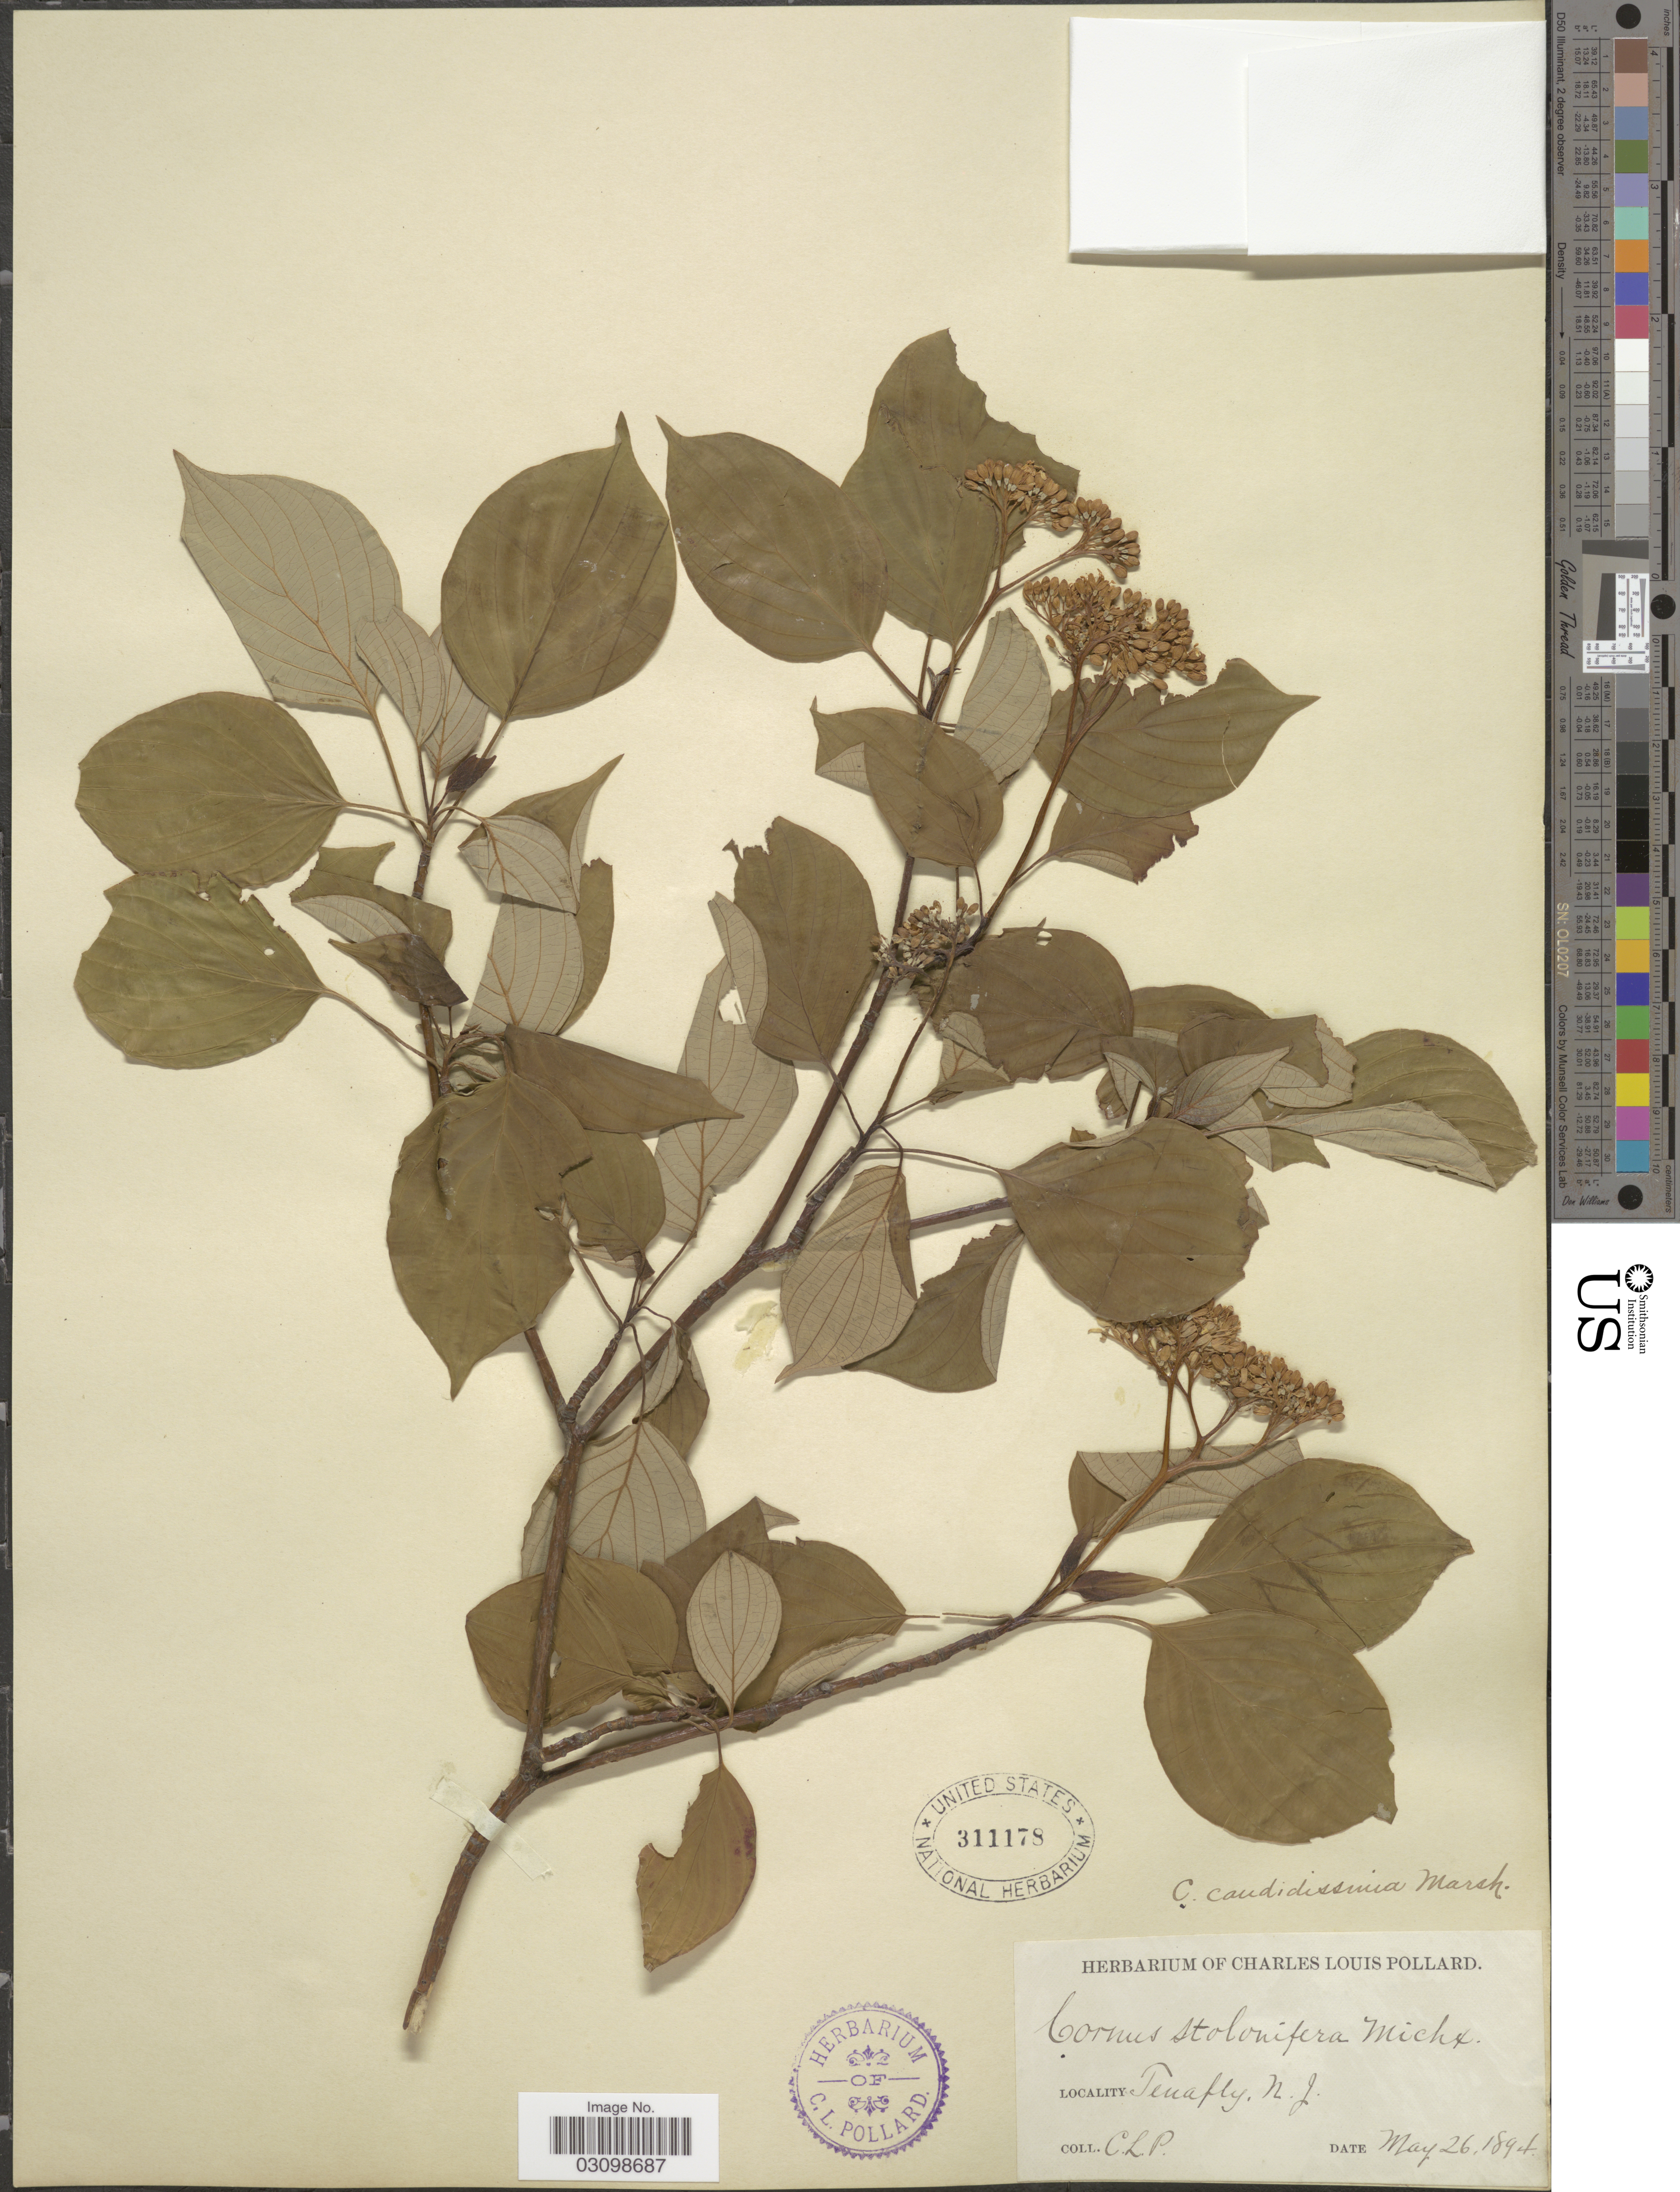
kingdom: Plantae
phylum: Tracheophyta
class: Magnoliopsida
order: Cornales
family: Cornaceae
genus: Cornus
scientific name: Cornus alternifolia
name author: L.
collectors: C. L. Pollard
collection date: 1894-05-26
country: United States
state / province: New Jersey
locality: Tenafly.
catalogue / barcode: US 311178